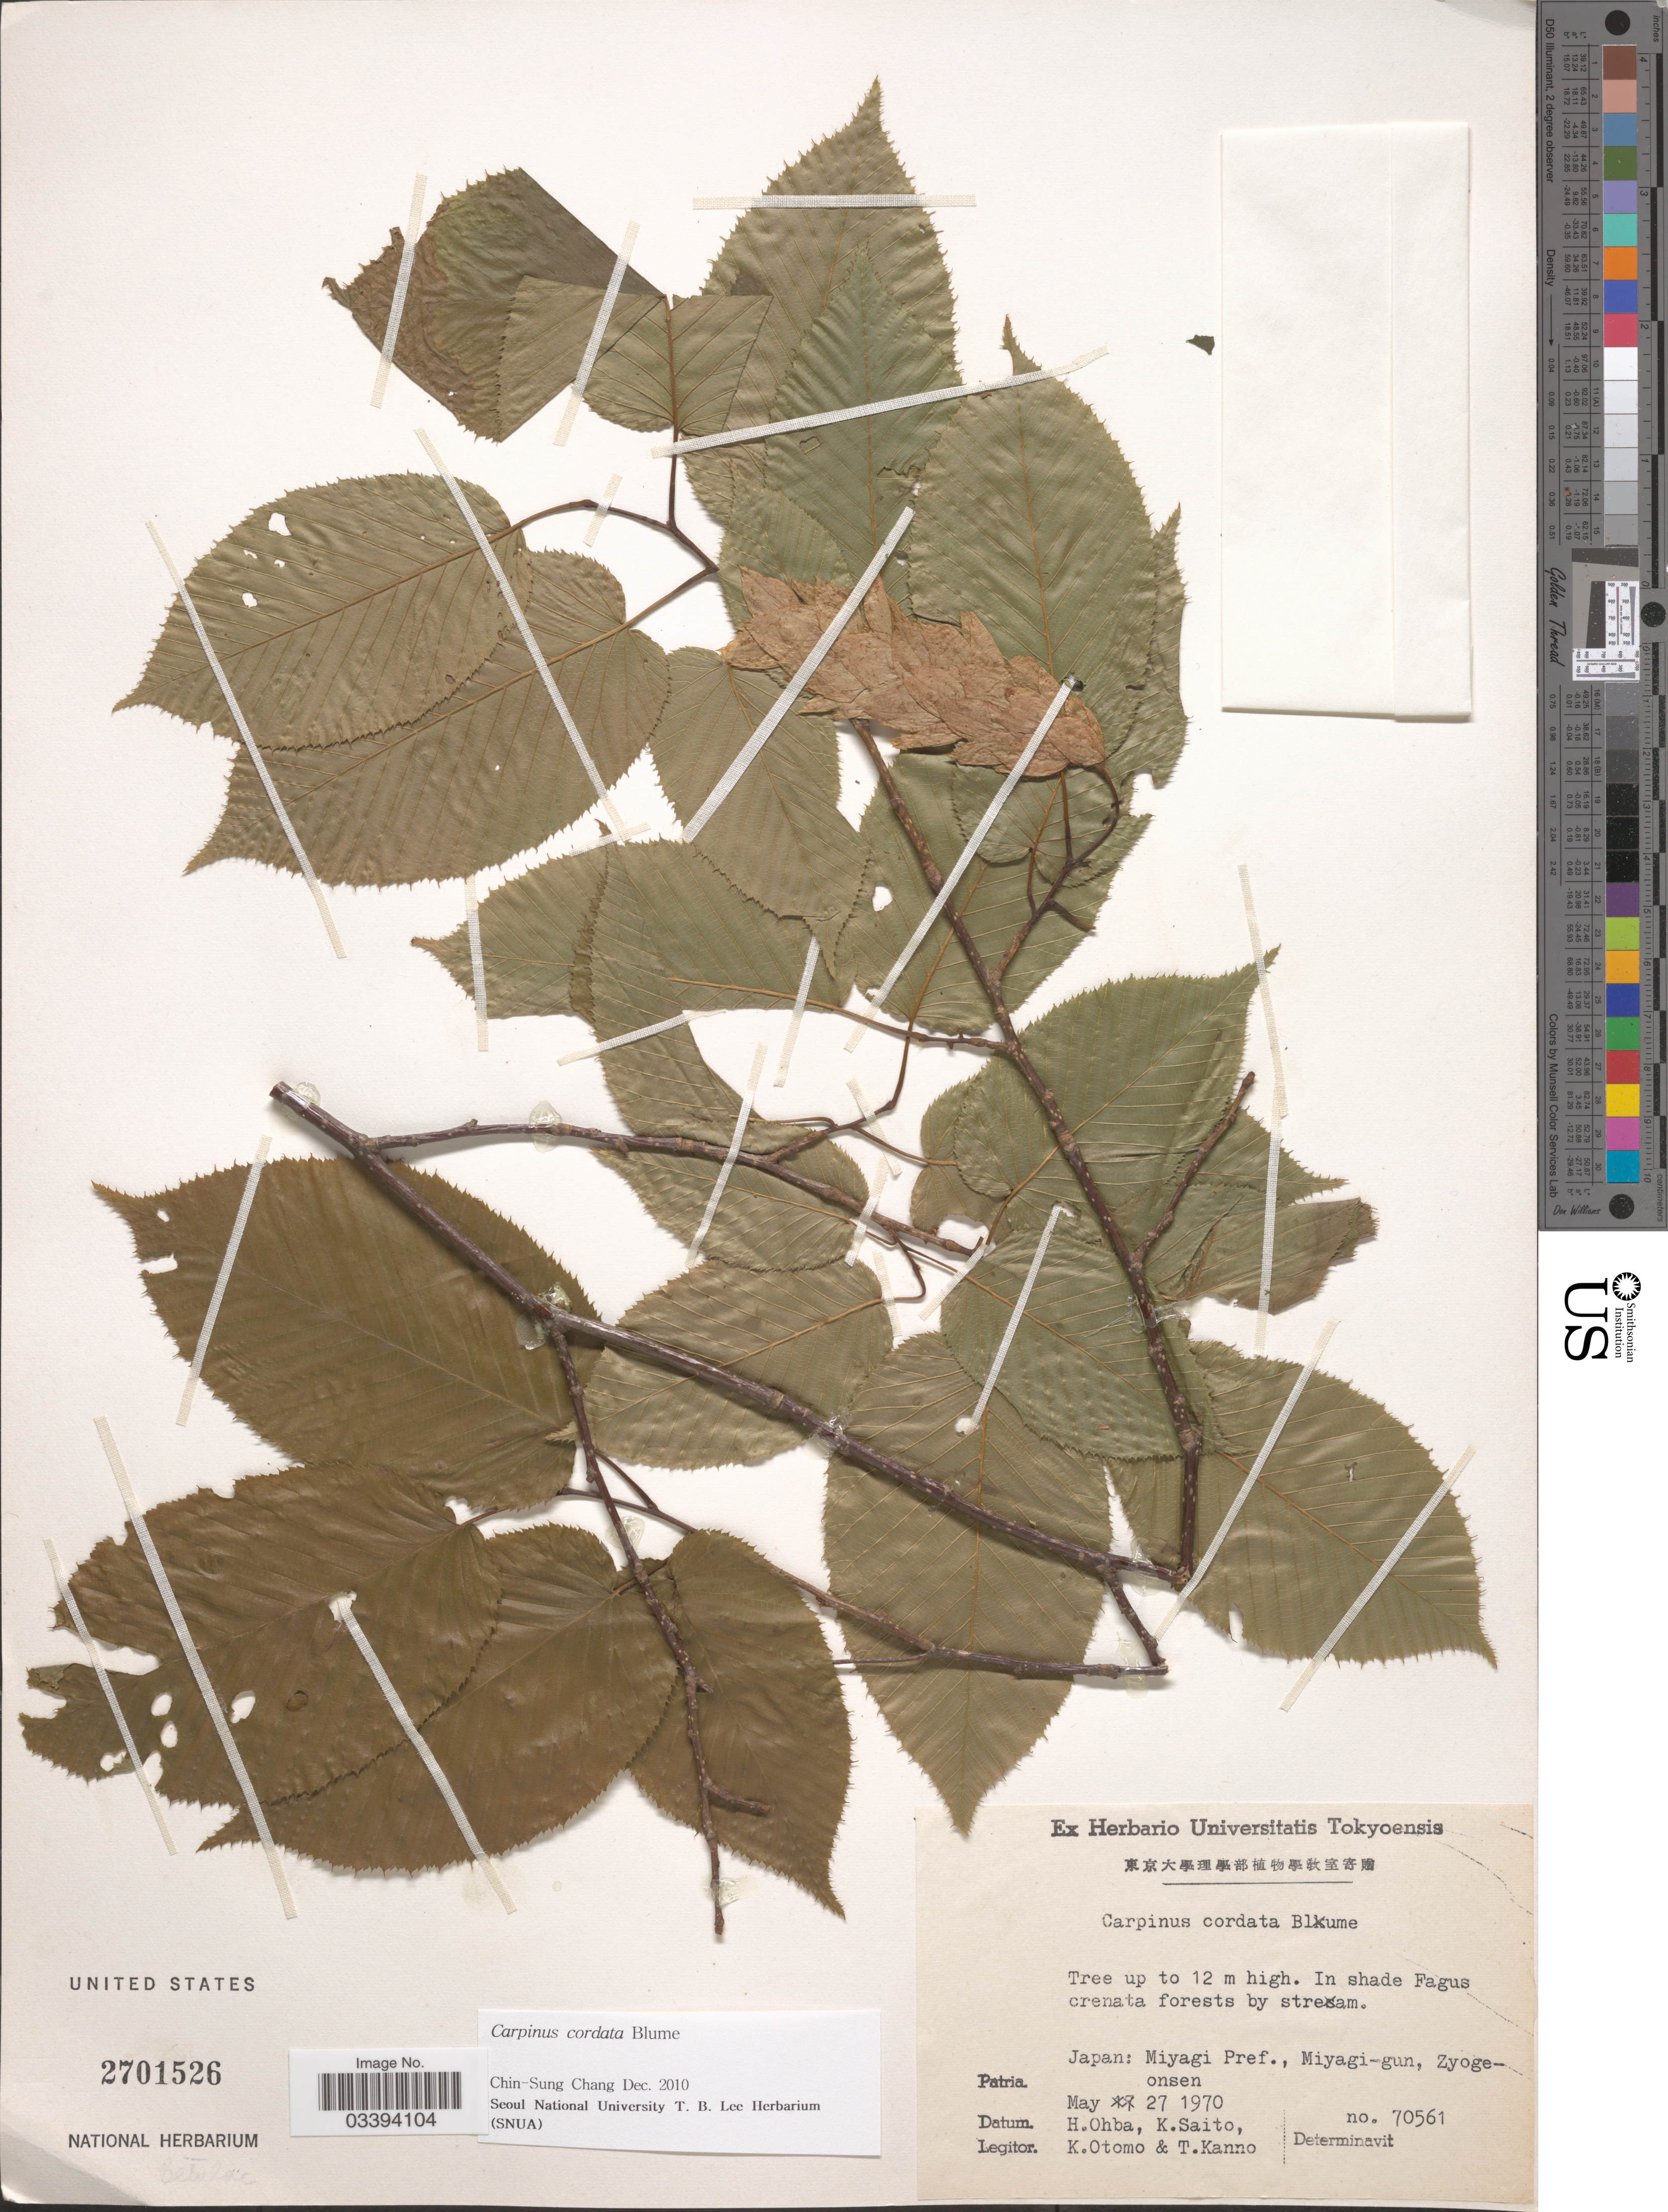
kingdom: Plantae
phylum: Tracheophyta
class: Magnoliopsida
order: Fagales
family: Betulaceae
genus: Carpinus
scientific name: Carpinus cordata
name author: Blume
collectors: H. Ohba, K. Saito, K. Otomo & T. Kanno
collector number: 70561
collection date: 1970-05-27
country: Japan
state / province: Miyagi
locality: Miyagi Pref., Miyagi-gun, Zyoge-onsen.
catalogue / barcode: US 2701526